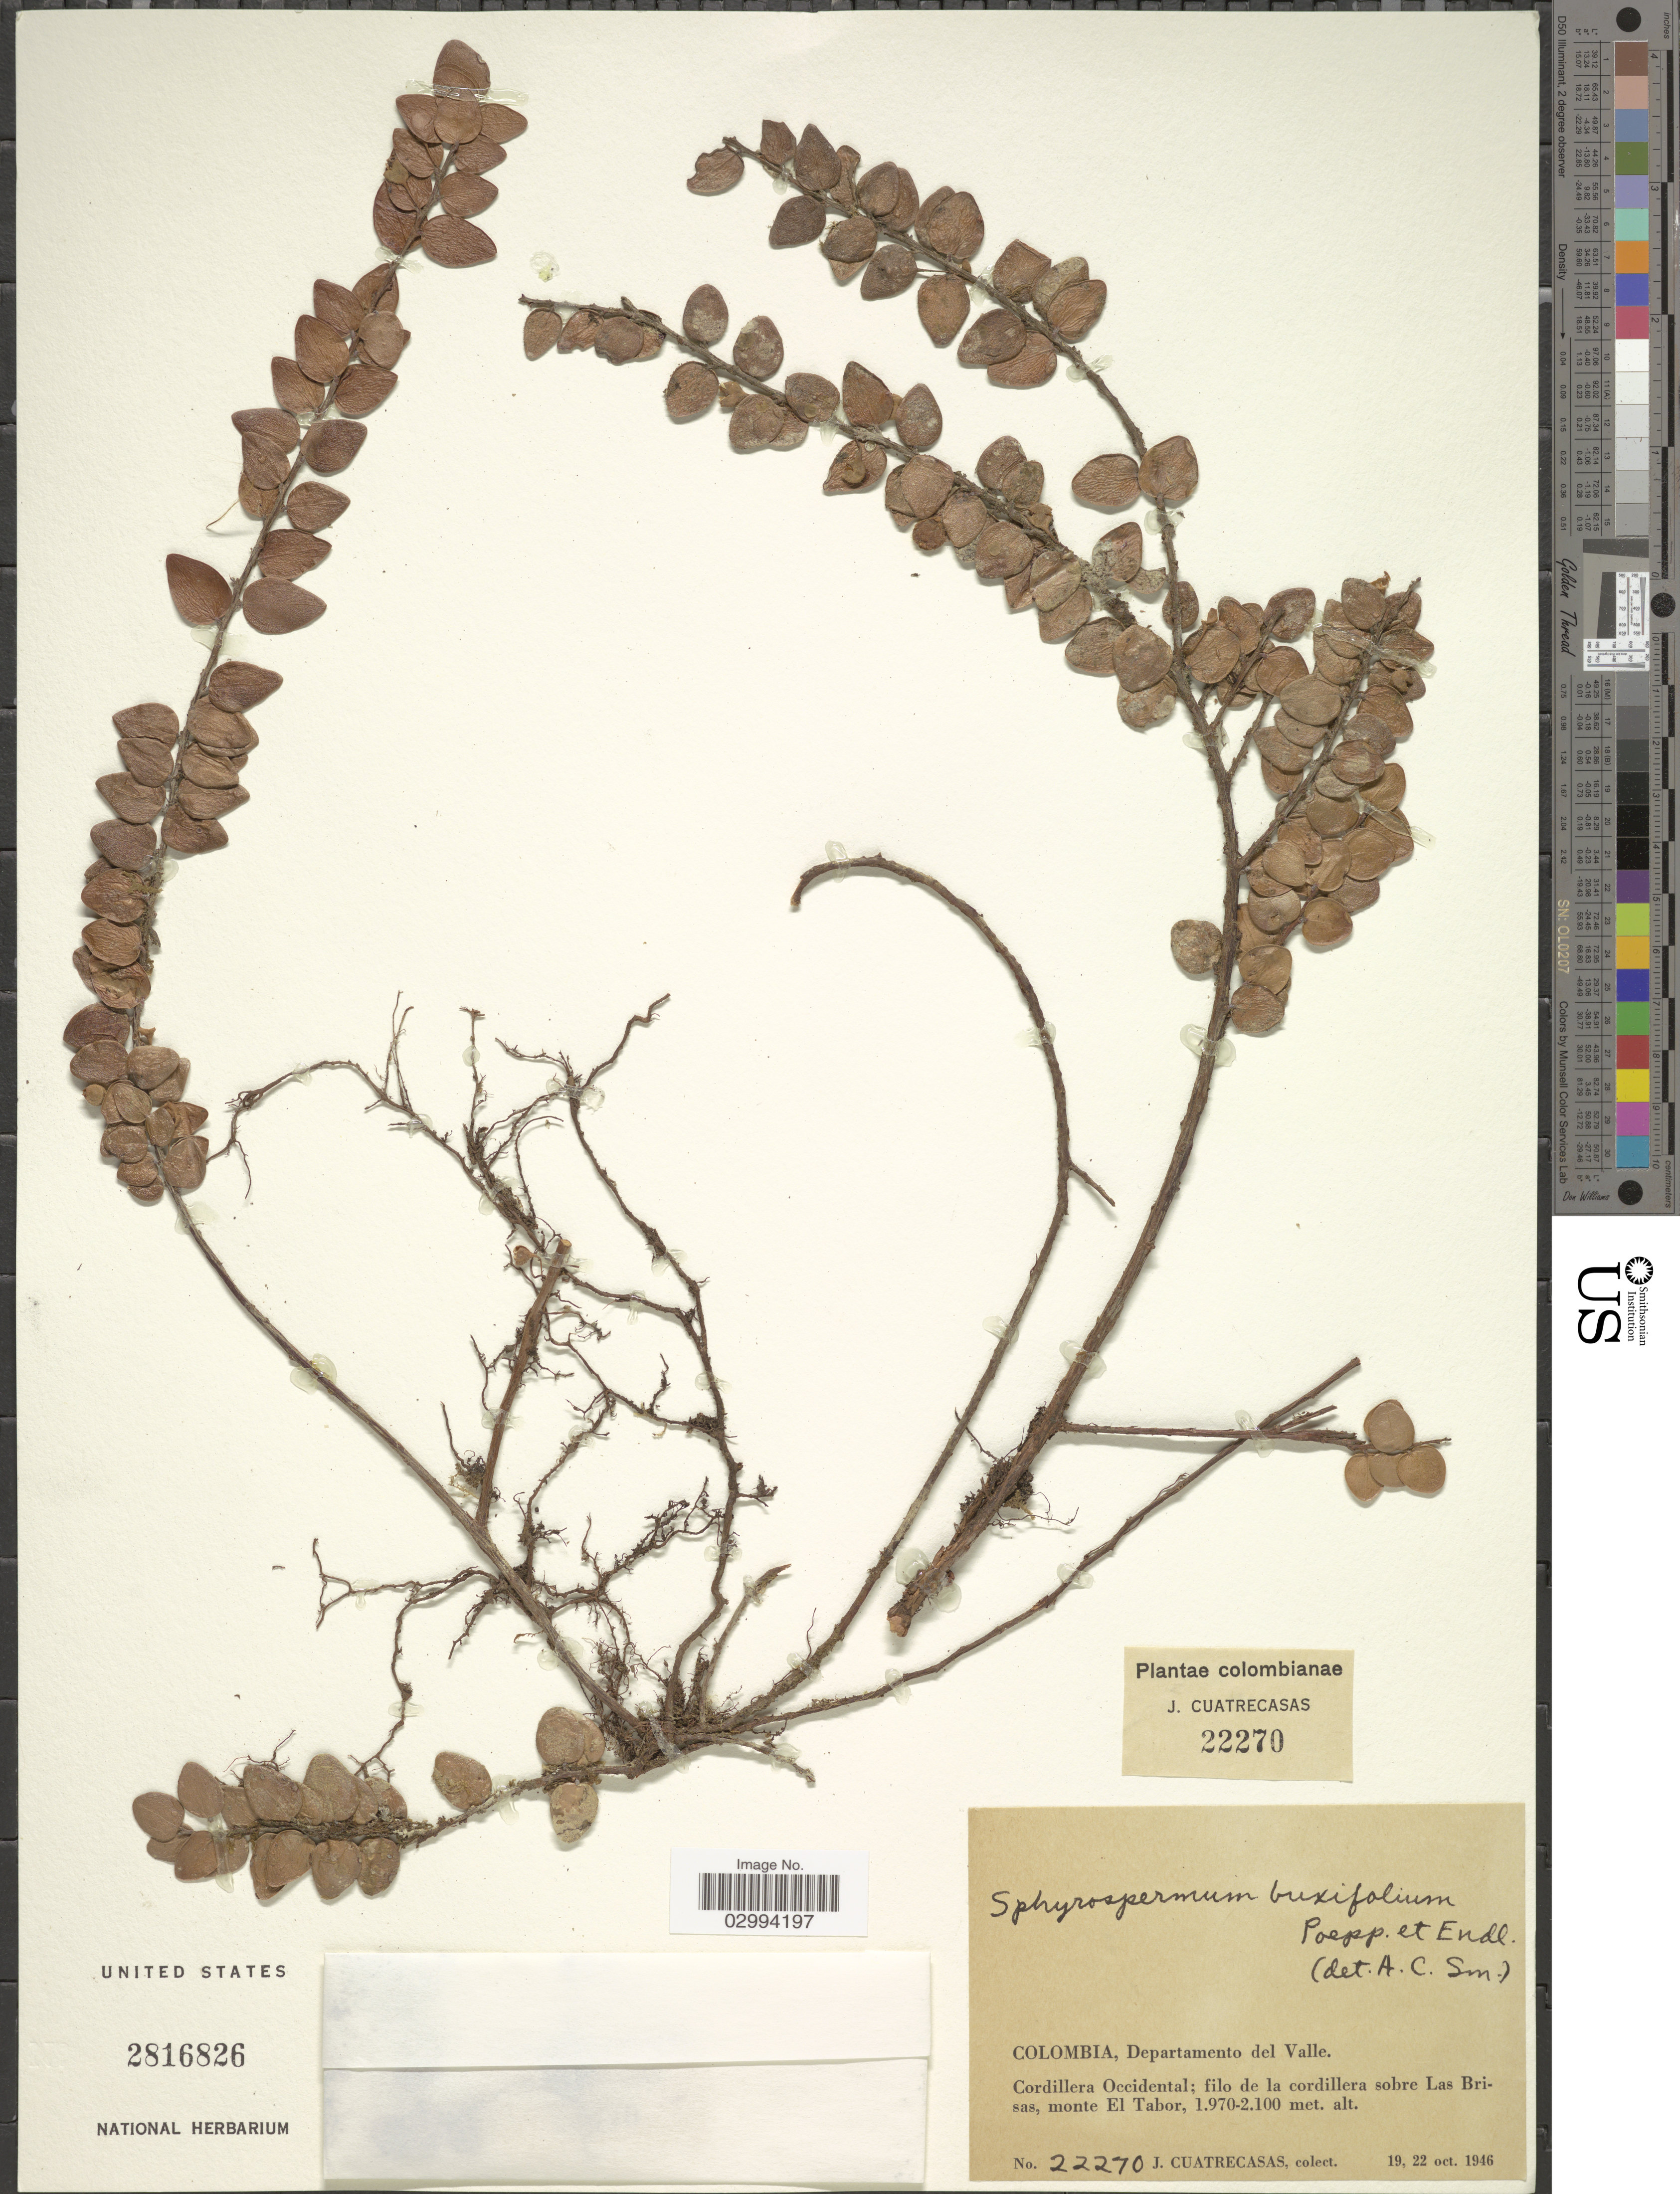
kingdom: Plantae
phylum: Tracheophyta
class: Magnoliopsida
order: Ericales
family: Ericaceae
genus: Sphyrospermum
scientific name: Sphyrospermum buxifolium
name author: Poepp. & Endl.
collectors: J. Cuatrecasas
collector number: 22270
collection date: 1946-10-19/1946-10-22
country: Colombia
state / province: Valle del Cauca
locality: Departamento del Valle. Cordillera Occidental; filo de la cordillera sobre Las Brisas, monte El Tabor.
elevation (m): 1970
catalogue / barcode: US 2816826